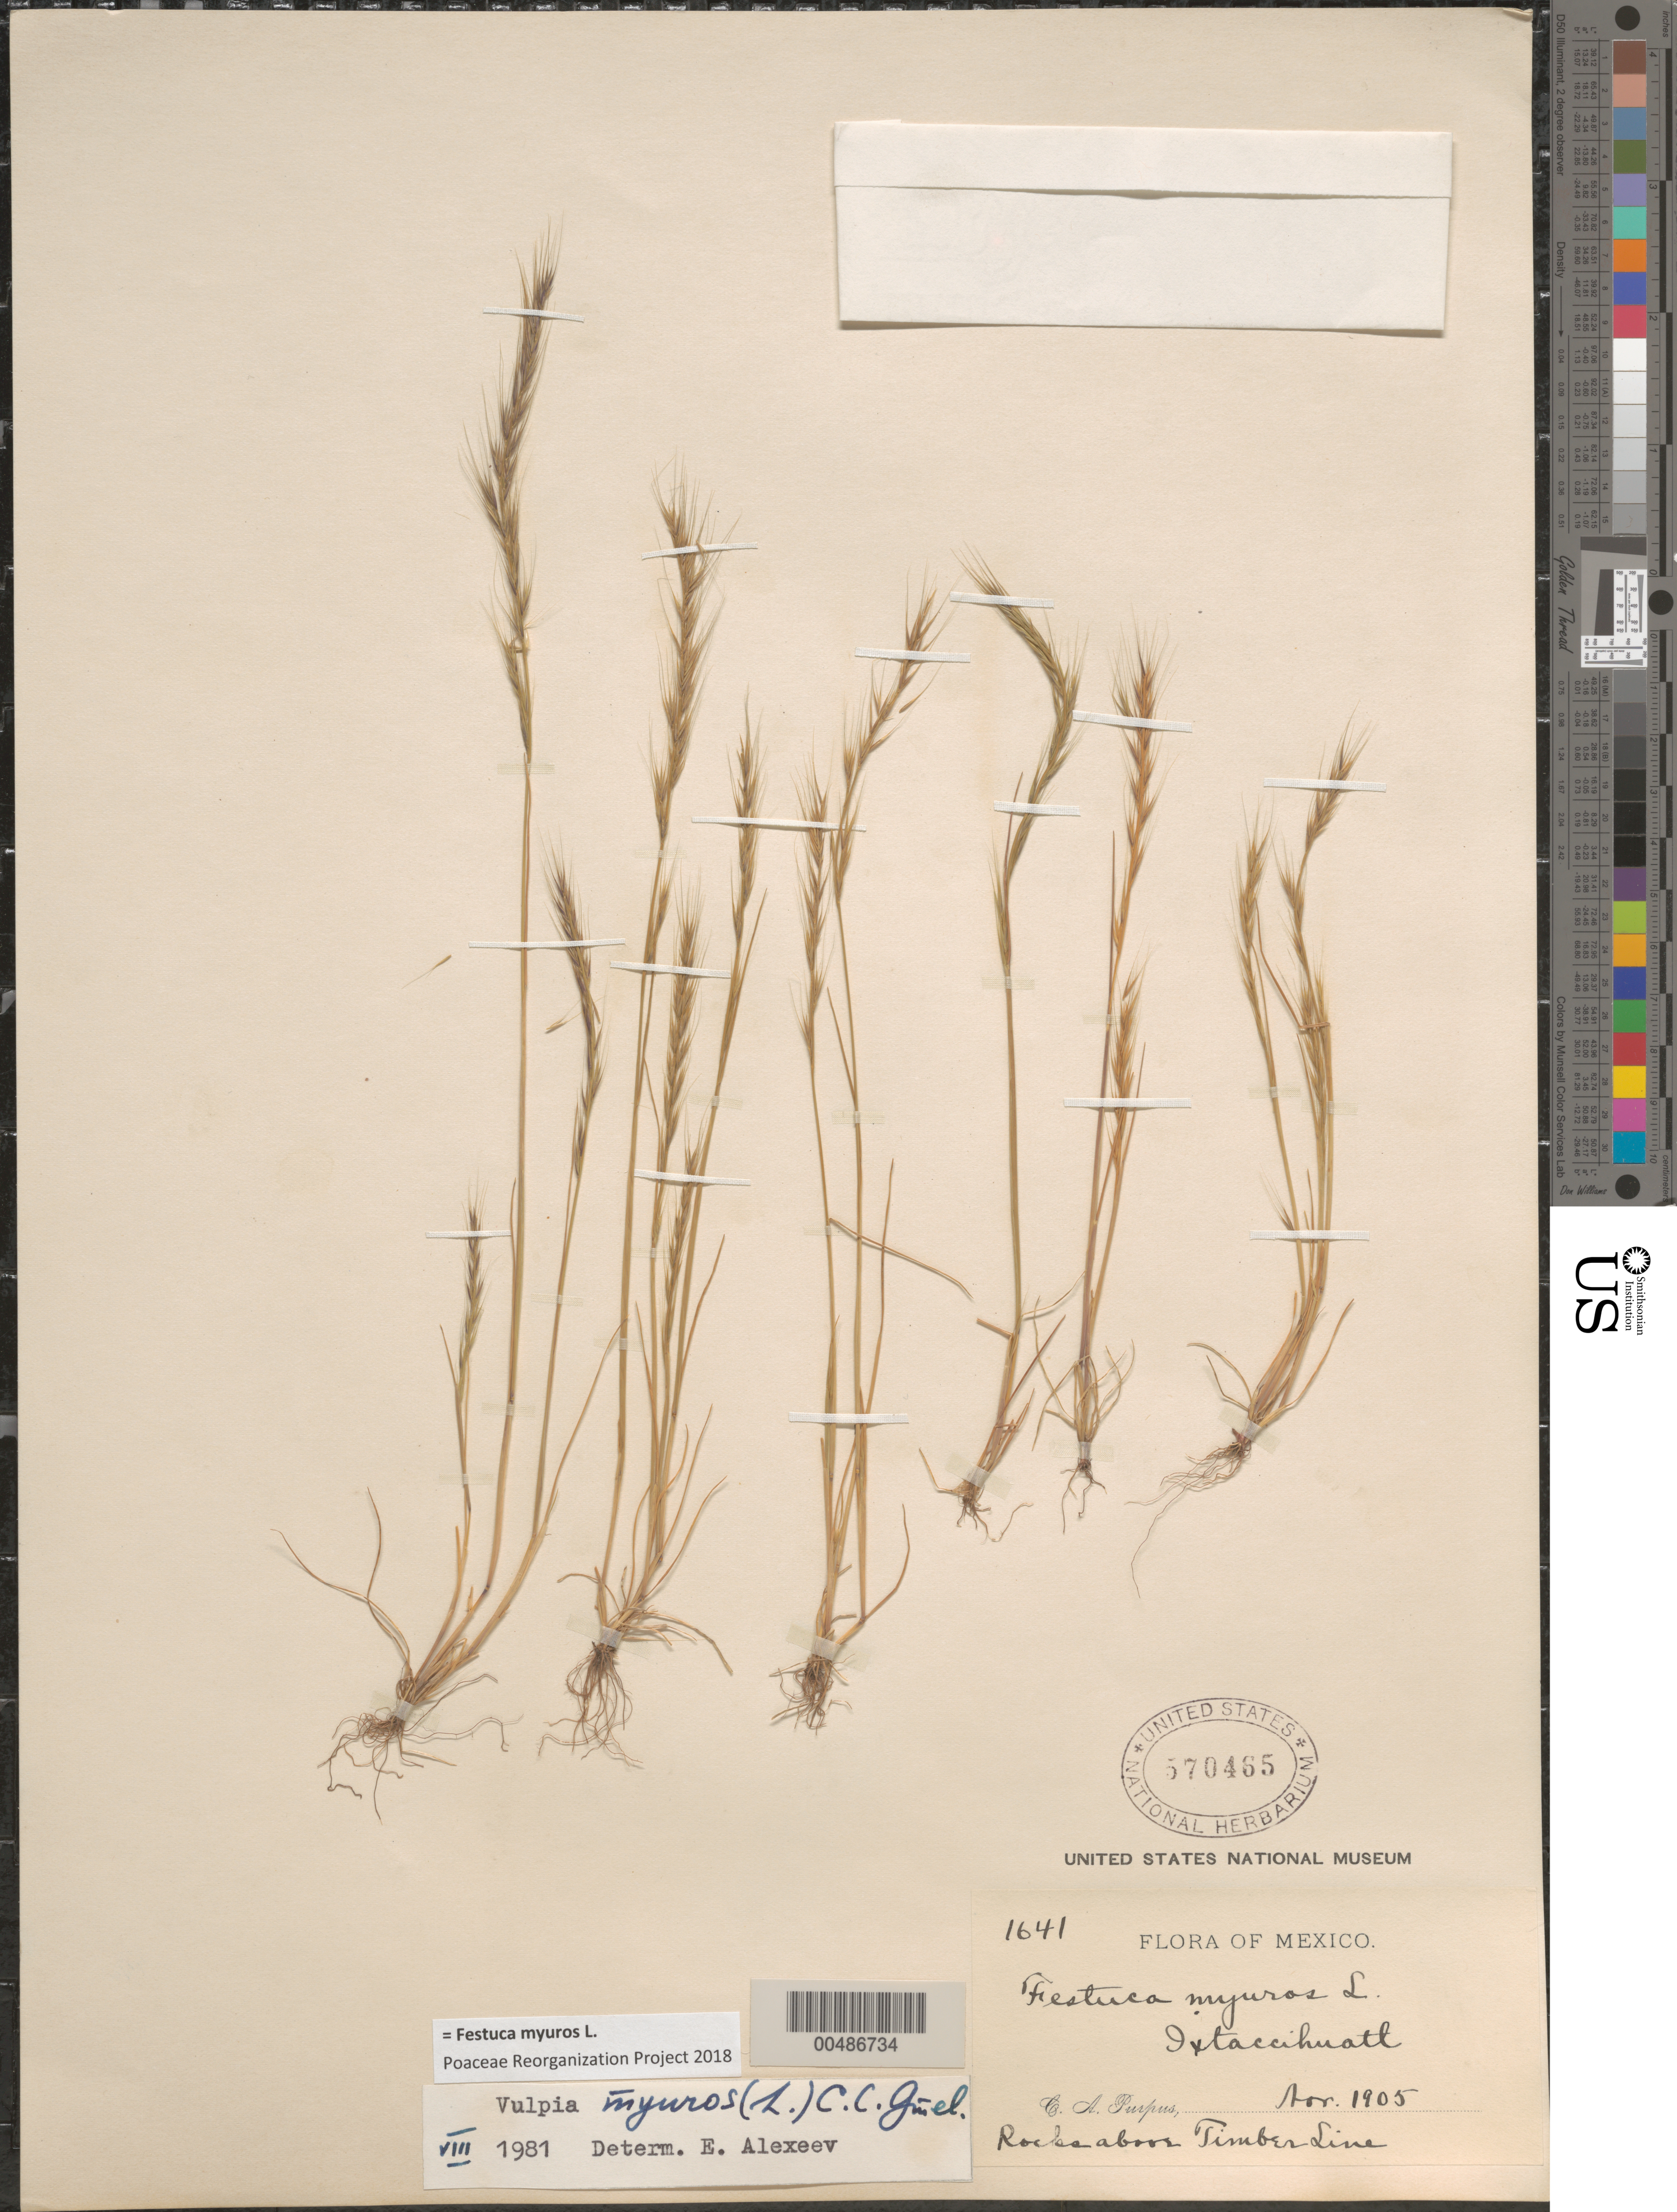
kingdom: Plantae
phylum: Tracheophyta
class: Liliopsida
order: Poales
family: Poaceae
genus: Festuca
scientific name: Festuca myuros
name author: L.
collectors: C. A. Purpus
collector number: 1641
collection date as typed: Apr 1905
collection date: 1905-04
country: Mexico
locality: Ixtaccihuatl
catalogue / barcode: US 570465